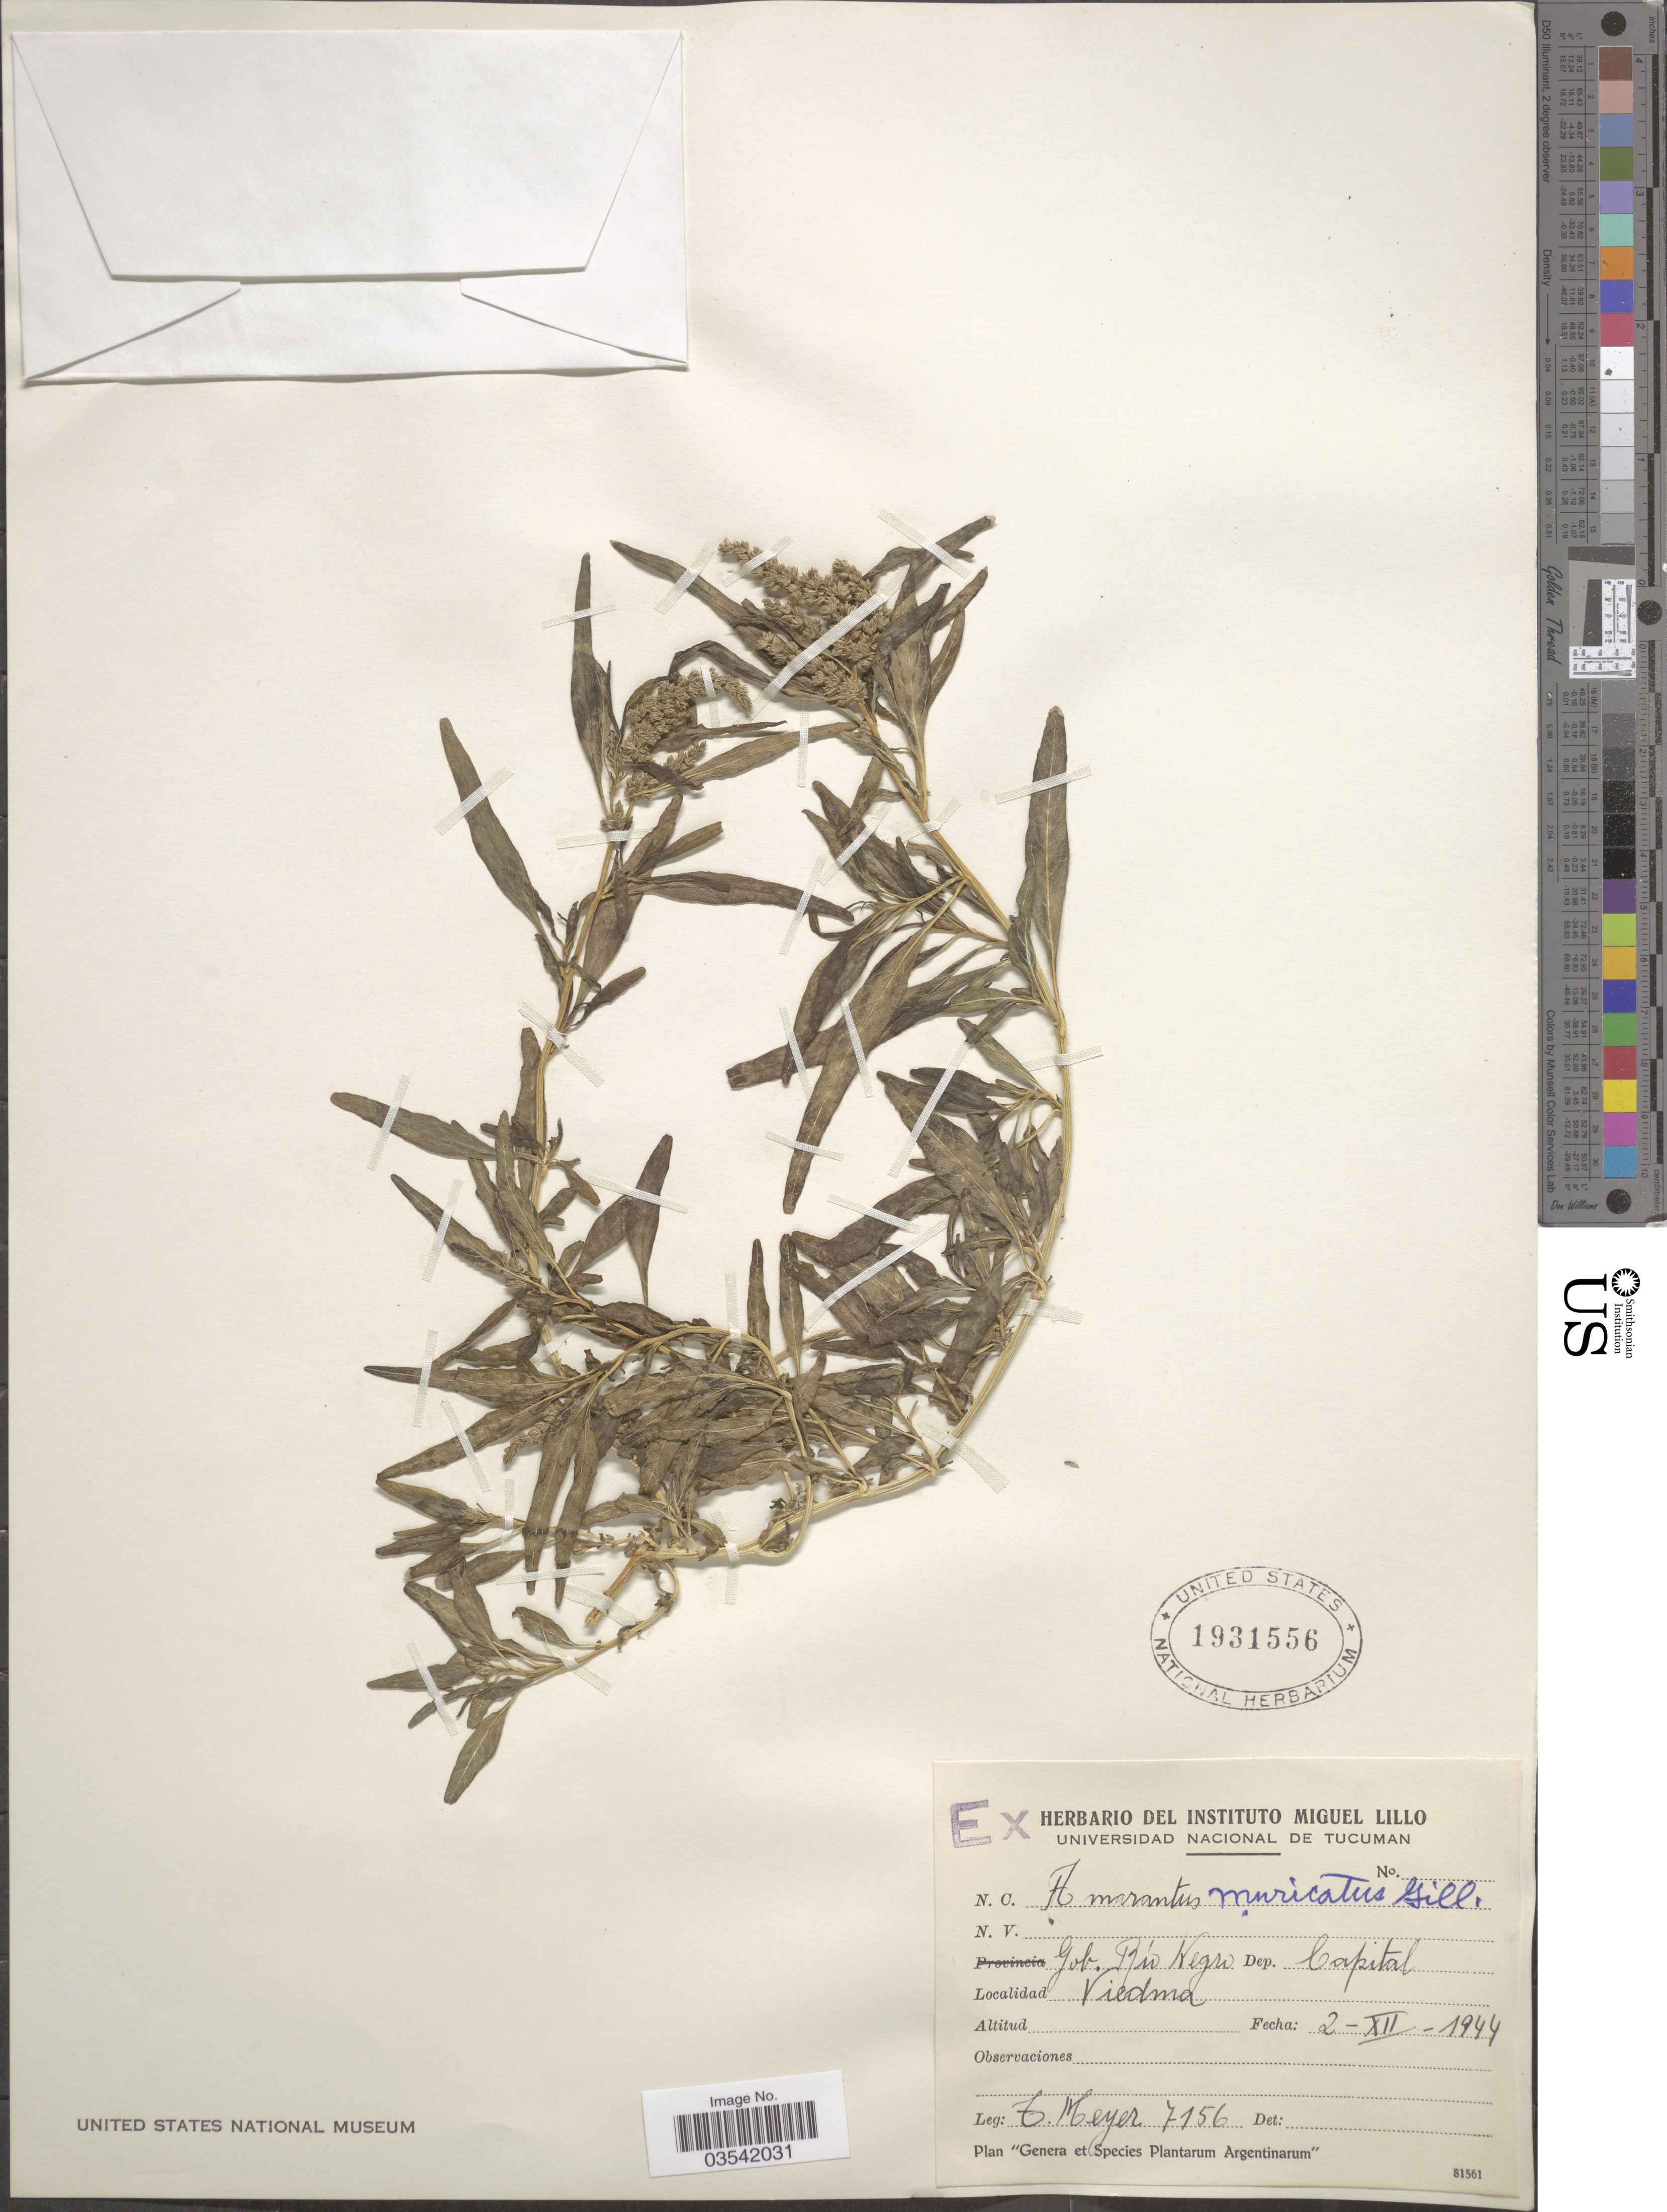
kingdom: Plantae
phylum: Tracheophyta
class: Magnoliopsida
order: Caryophyllales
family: Amaranthaceae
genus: Amaranthus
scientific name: Amaranthus muricatus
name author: (Moq.) Hieron.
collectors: T. Meyer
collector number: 7156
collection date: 1944-12-02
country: Argentina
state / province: Rio Negro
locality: Gob. Río Negro. Dep. Capital. Viedma.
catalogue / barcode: US 1931556